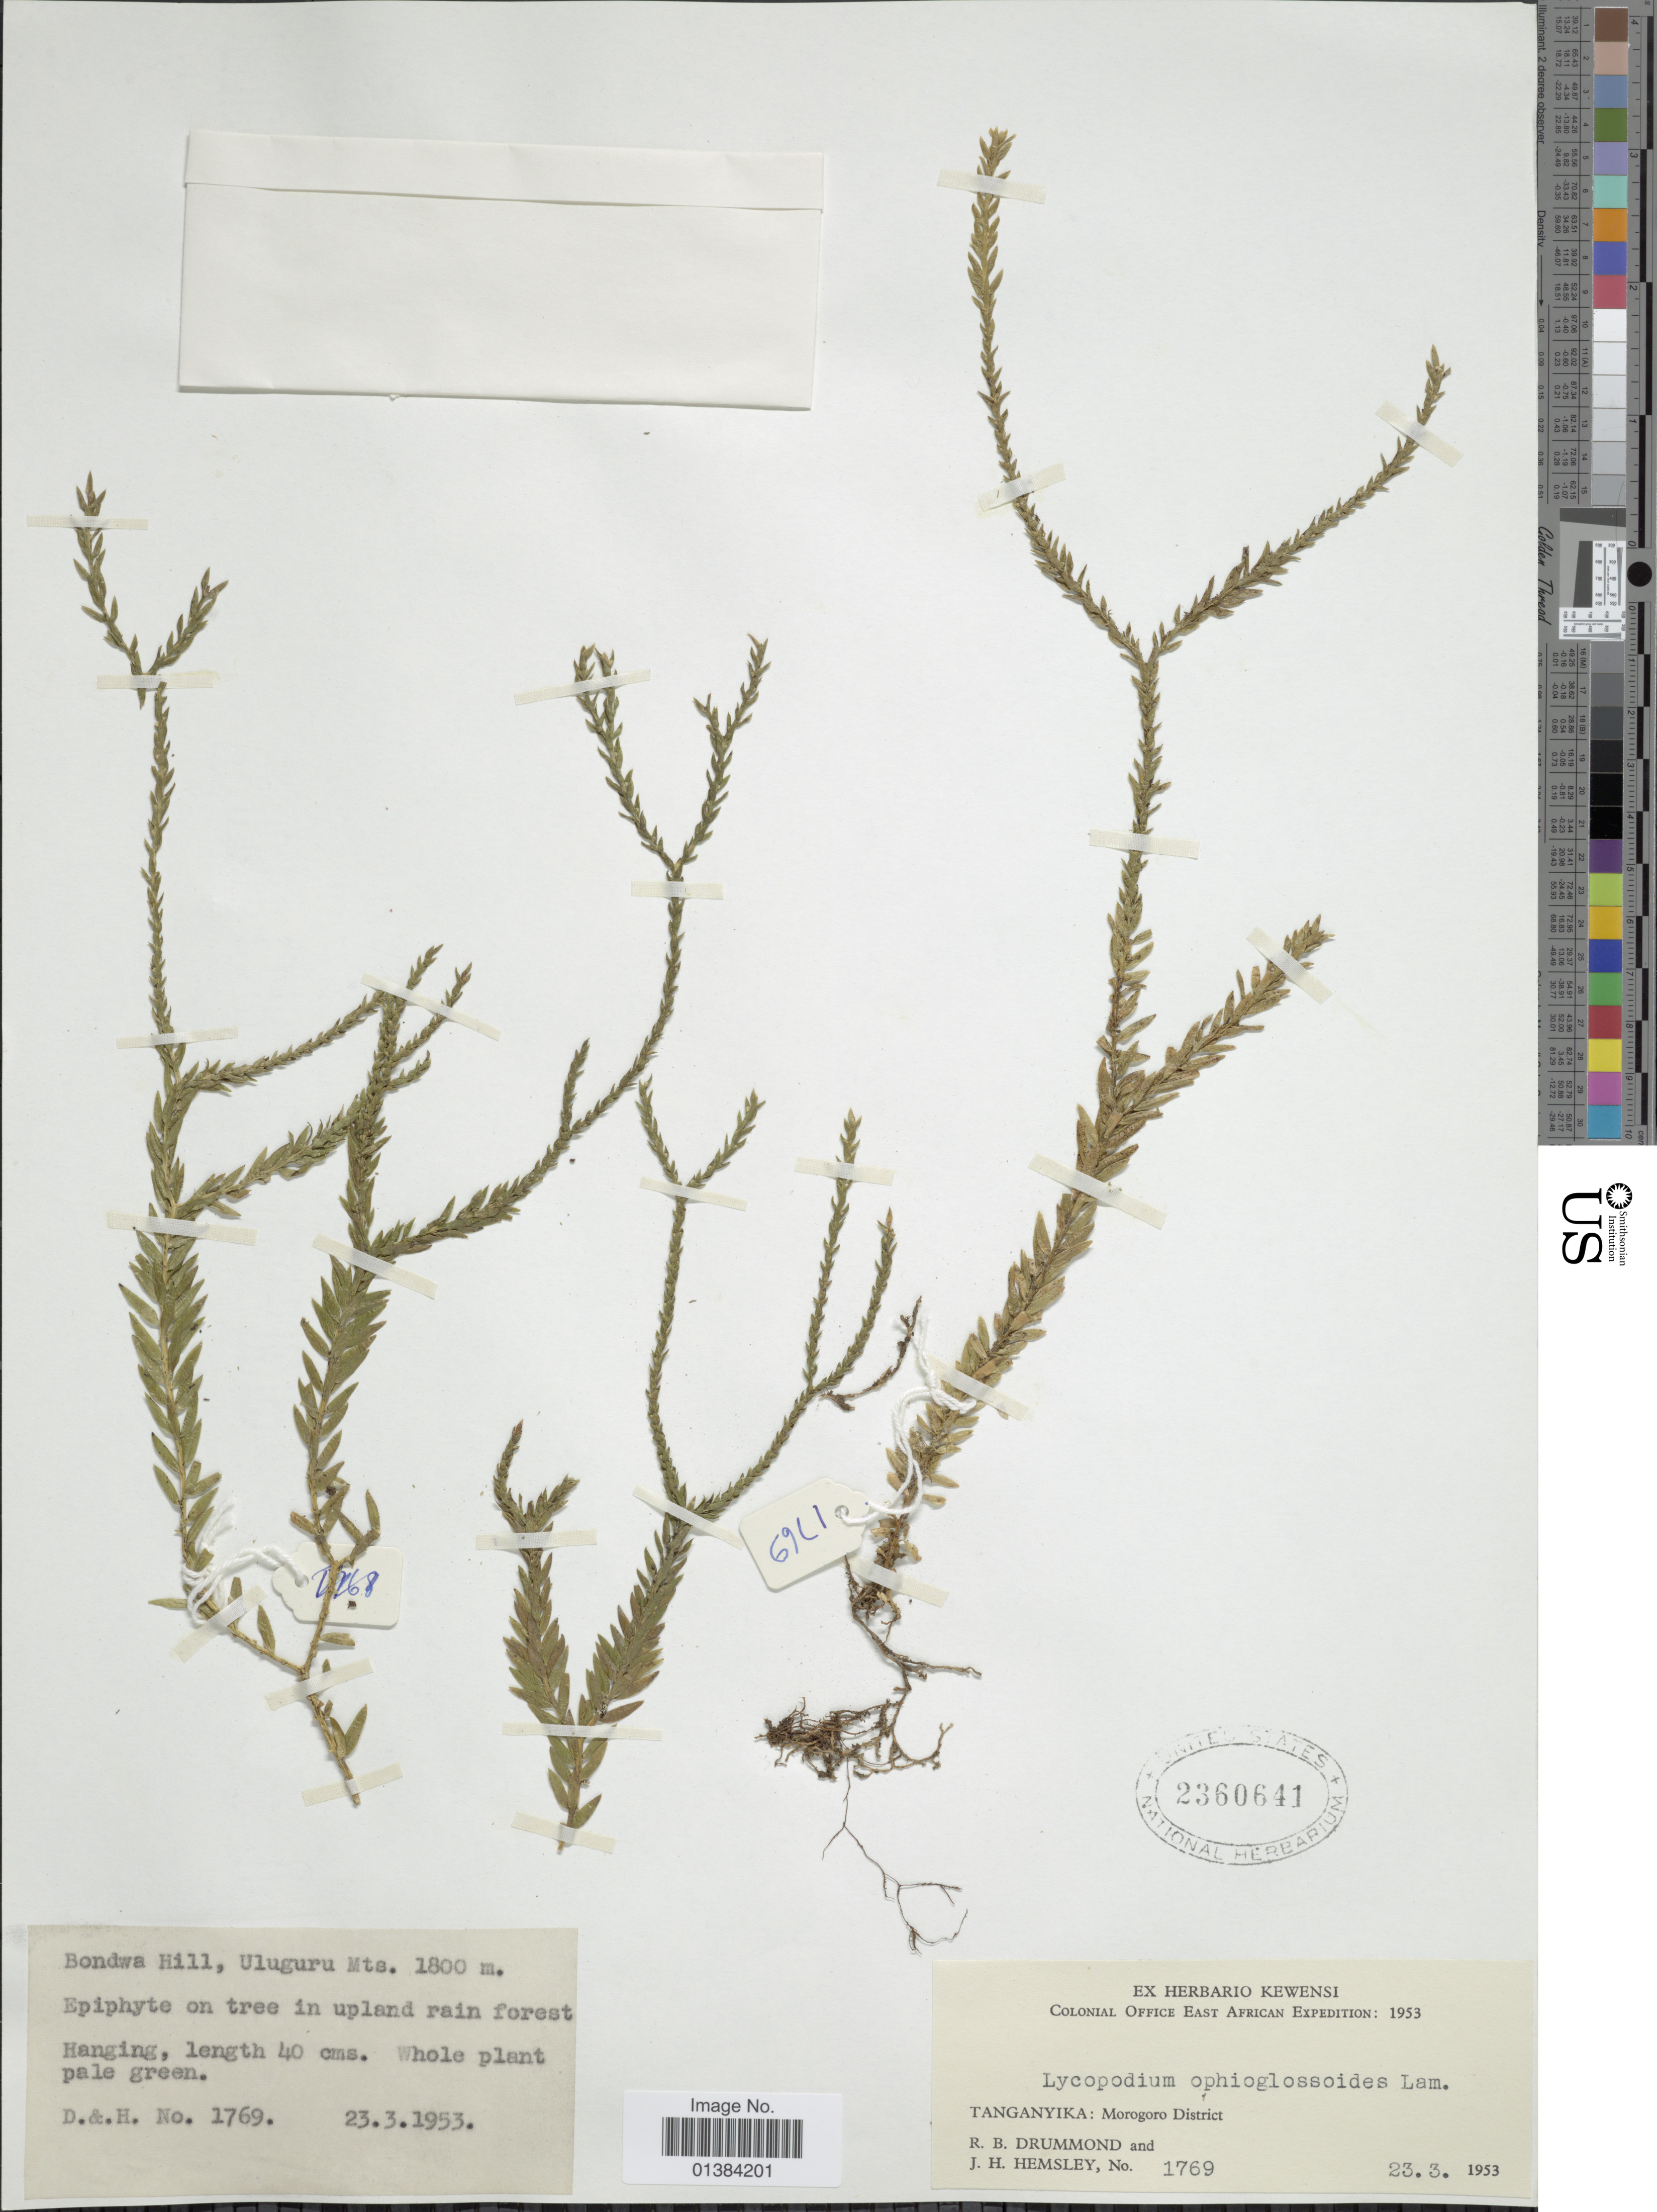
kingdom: Plantae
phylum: Tracheophyta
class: Lycopodiopsida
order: Lycopodiales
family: Lycopodiaceae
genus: Phlegmariurus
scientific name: Phlegmariurus ophioglossoides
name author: (Lam.) A. R. Field & Bostock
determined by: Field, A. R.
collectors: R. Drummond & J. H. Hemsley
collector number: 1769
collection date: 1953-03-23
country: Tanzania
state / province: Morogoro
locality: Tanganyika. Bondwa Hill, Uluguru Mts.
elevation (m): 1800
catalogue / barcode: US 2360641